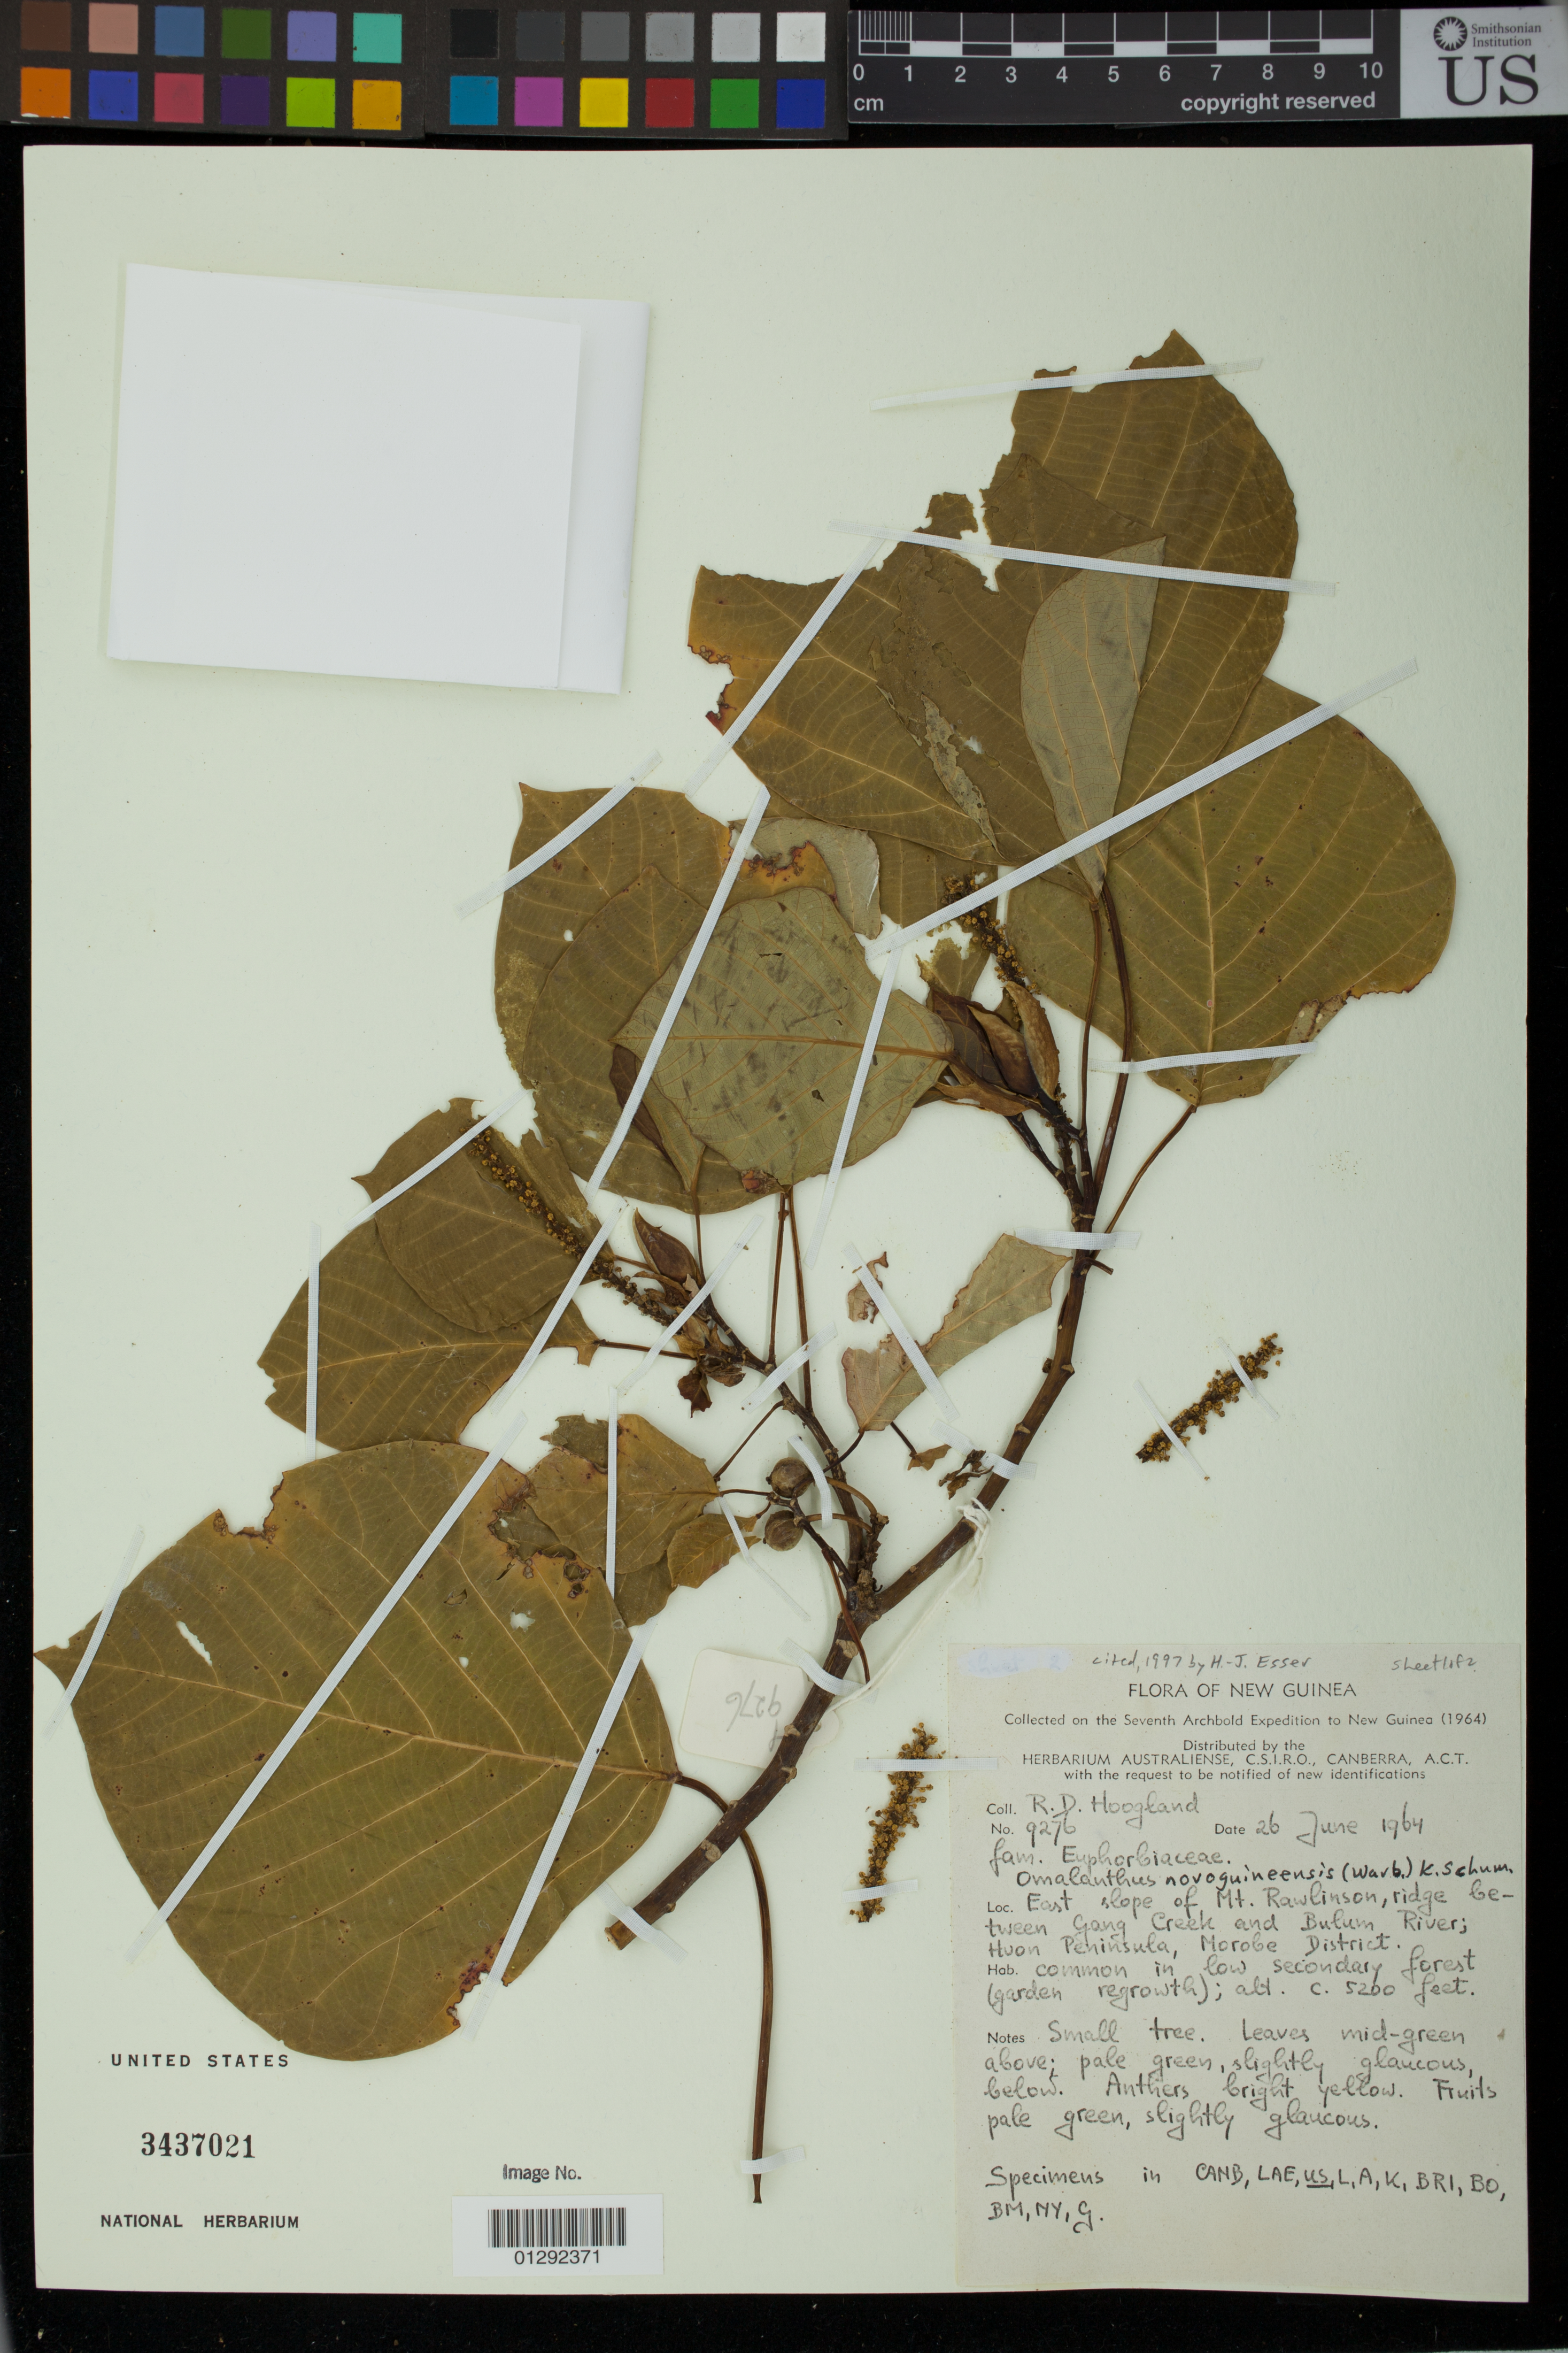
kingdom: Plantae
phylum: Tracheophyta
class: Magnoliopsida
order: Malpighiales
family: Euphorbiaceae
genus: Homalanthus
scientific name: Homalanthus novoguineensis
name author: (Warb.) K. Schum.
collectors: R. D. Hoogland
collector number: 9276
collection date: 1964-06-26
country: Papua New Guinea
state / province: Morobe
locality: East slope of Mt. Rawlinson, ridge between Gang Creek and Bulum River; Huon Peninsula.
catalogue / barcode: US 3437021